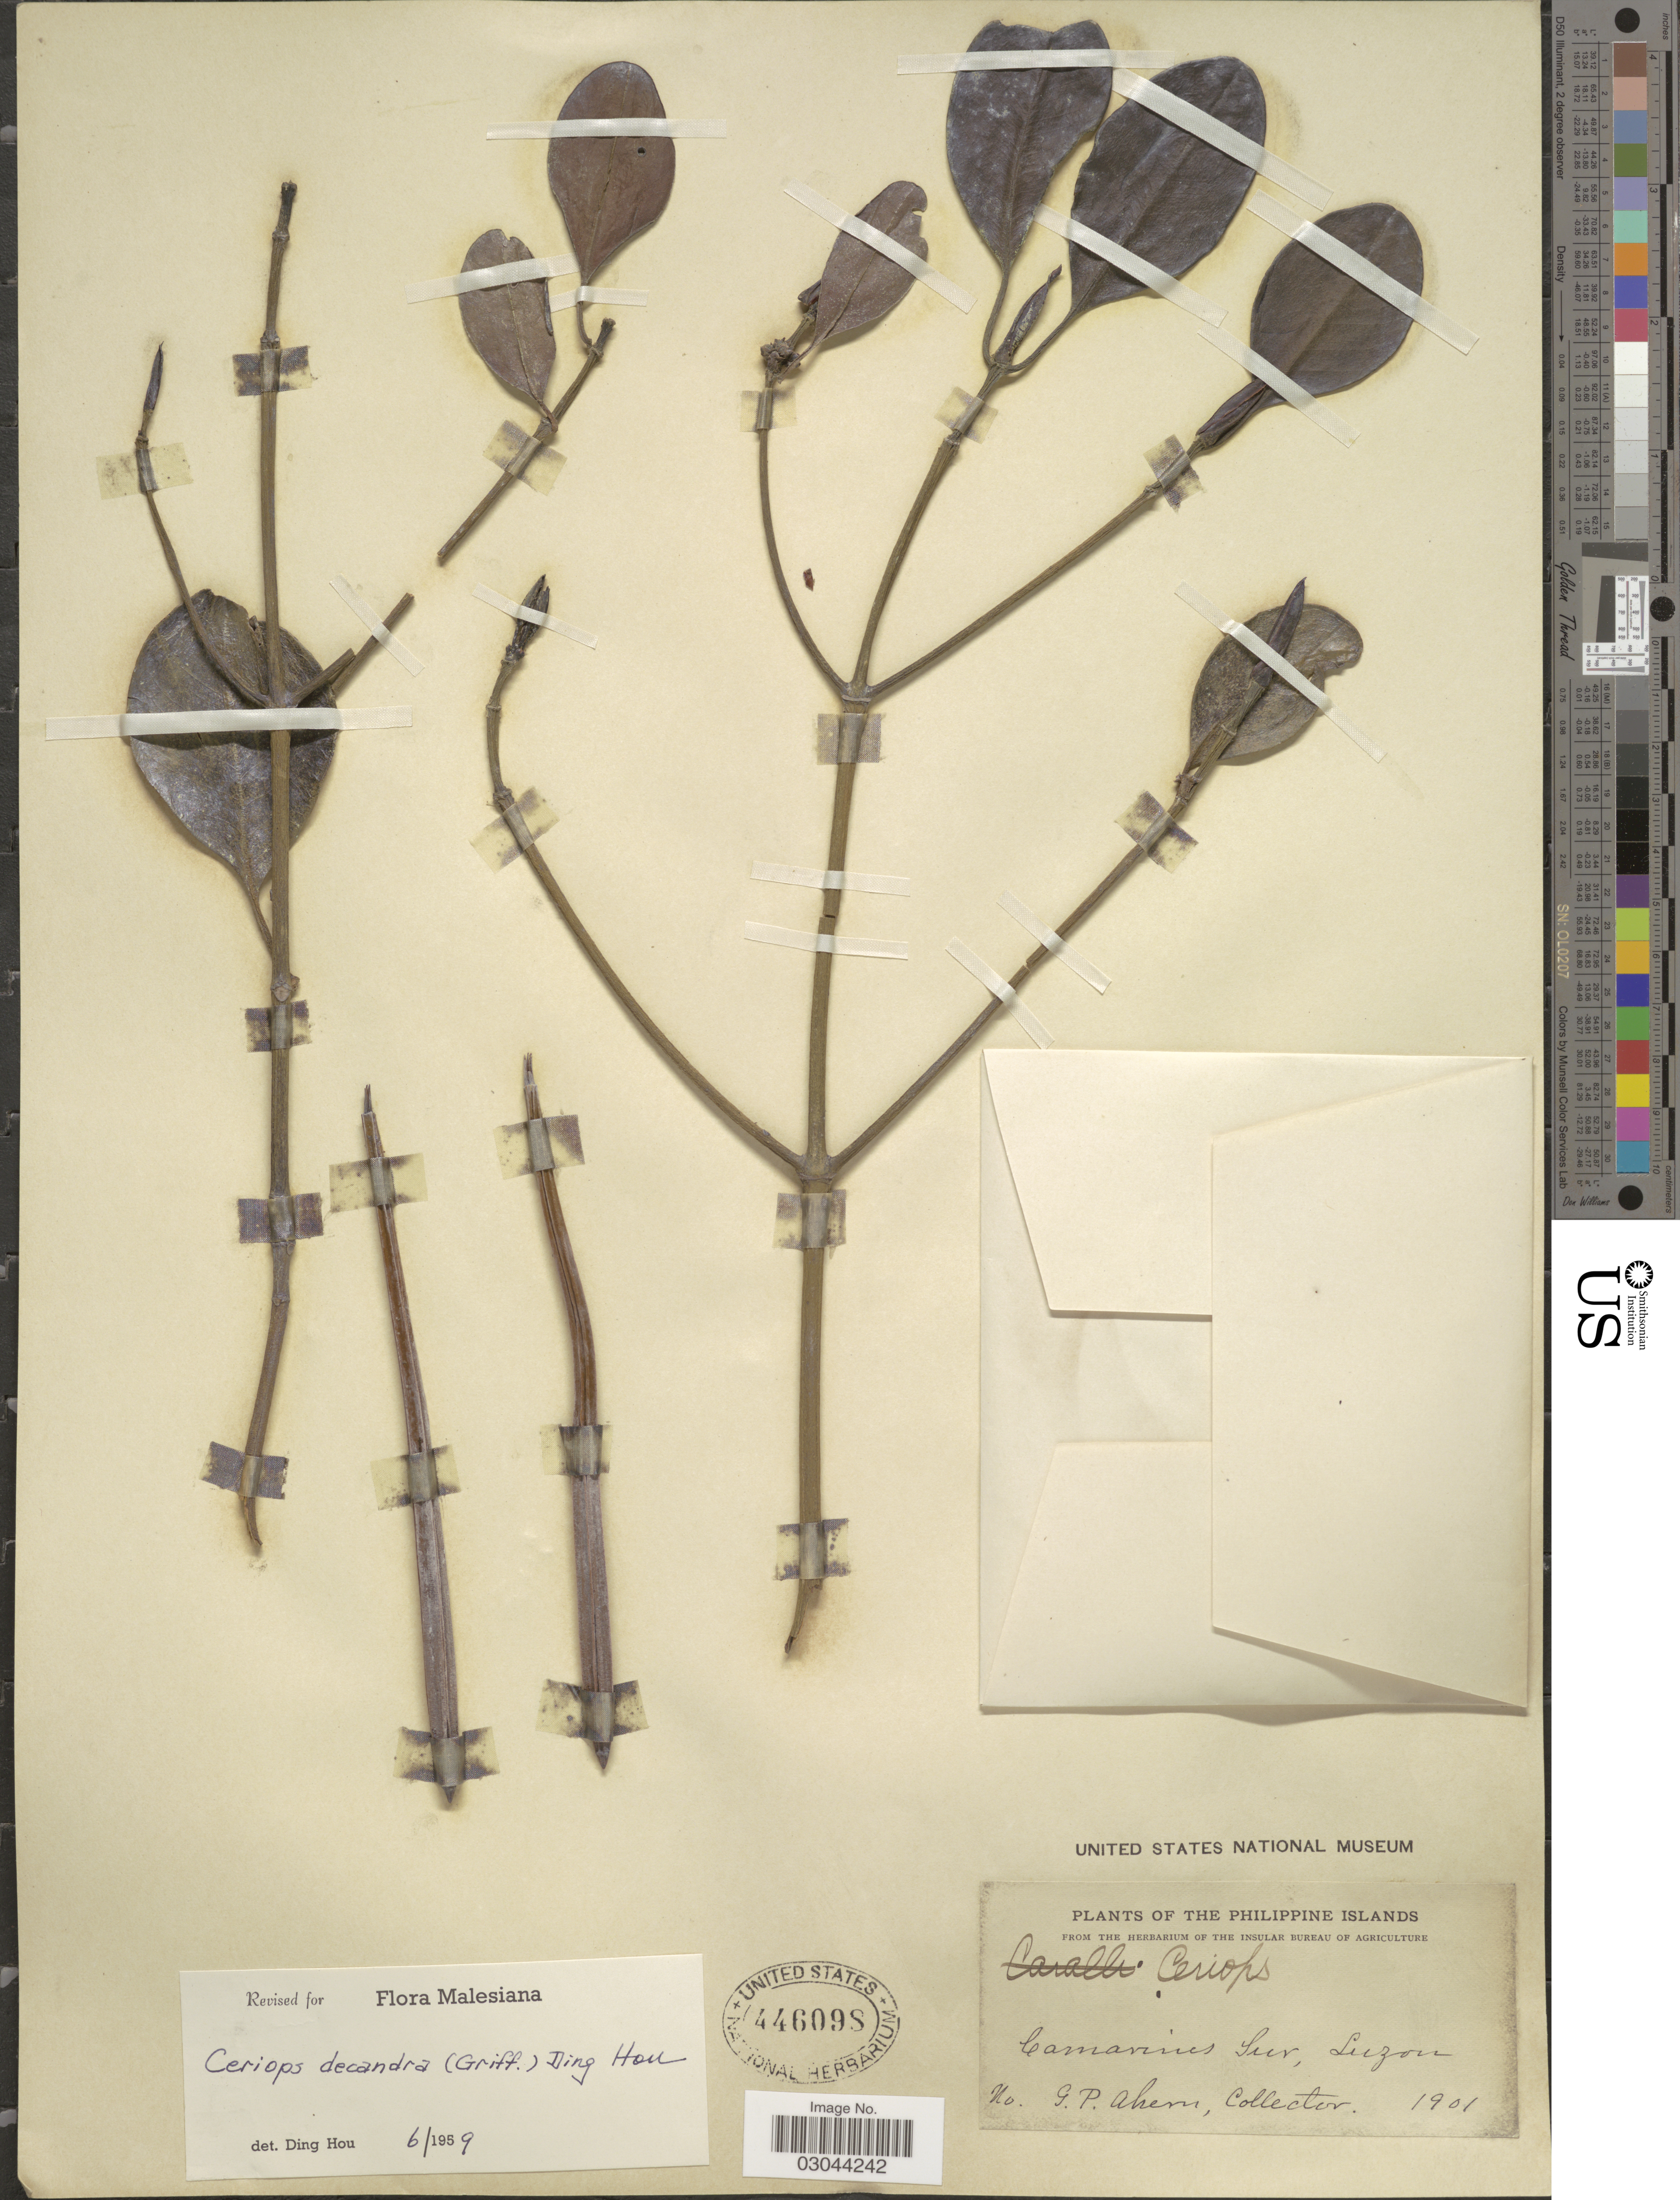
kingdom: Plantae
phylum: Tracheophyta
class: Magnoliopsida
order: Malpighiales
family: Rhizophoraceae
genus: Ceriops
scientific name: Ceriops decandra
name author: (Griff.) Ding Hou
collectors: G. Ahern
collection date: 1901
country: Philippines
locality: The Philippine Islands. Camarines Sur, Luzon.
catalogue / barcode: US 446098